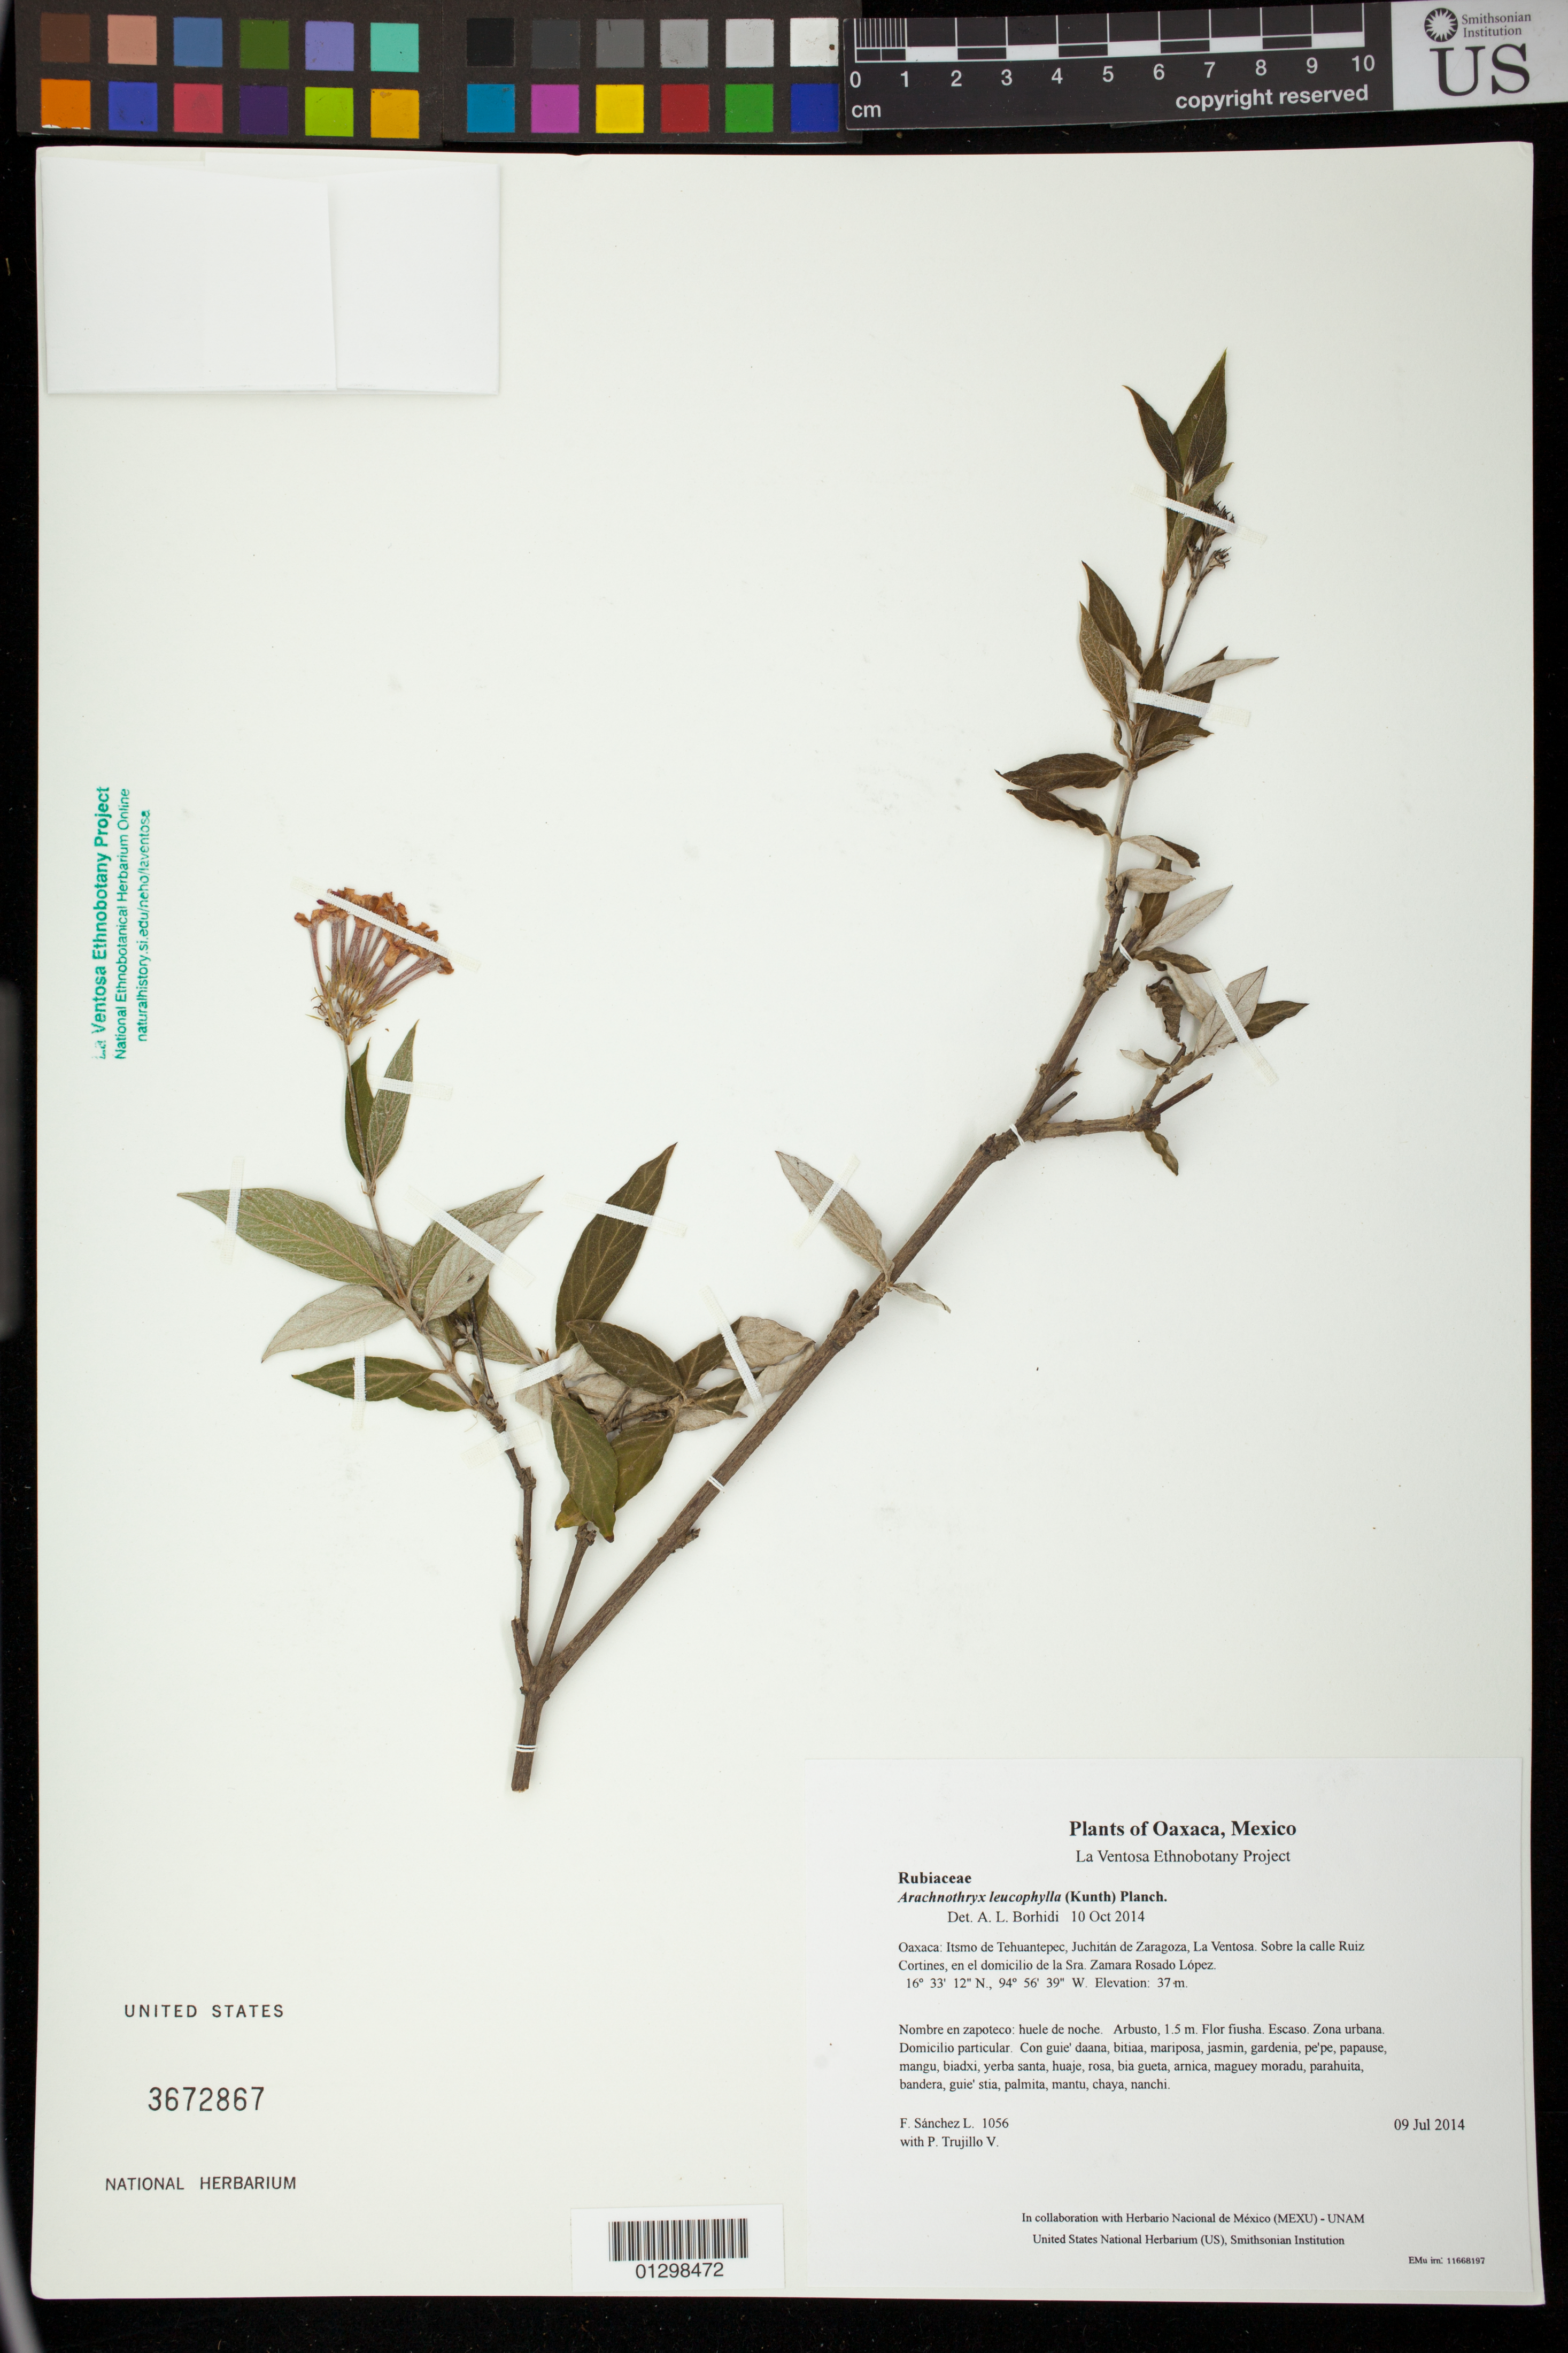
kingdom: Plantae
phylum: Tracheophyta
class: Magnoliopsida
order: Gentianales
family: Rubiaceae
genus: Arachnothryx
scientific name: Arachnothryx leucophylla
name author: (Kunth) Planch.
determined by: Borhidi, Attila L.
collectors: F. Sánchez L. & P. Trujillo V.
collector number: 1056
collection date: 2014-07-09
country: Mexico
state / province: Oaxaca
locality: Itsmo de Tehuantepec, Juchitán de Zaragoza, La Ventosa. Sobre la calle Ruiz Cortines, en el domicilio de la Sra. Zamara Rosado López.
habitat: Zona urbana. Domicilio particular.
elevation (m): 37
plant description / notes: MEXU, SERO, US; Yaga bandaga. 1.5 m. Guie' fiusha. Huaxie'.; huele de noche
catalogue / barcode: US 3672867